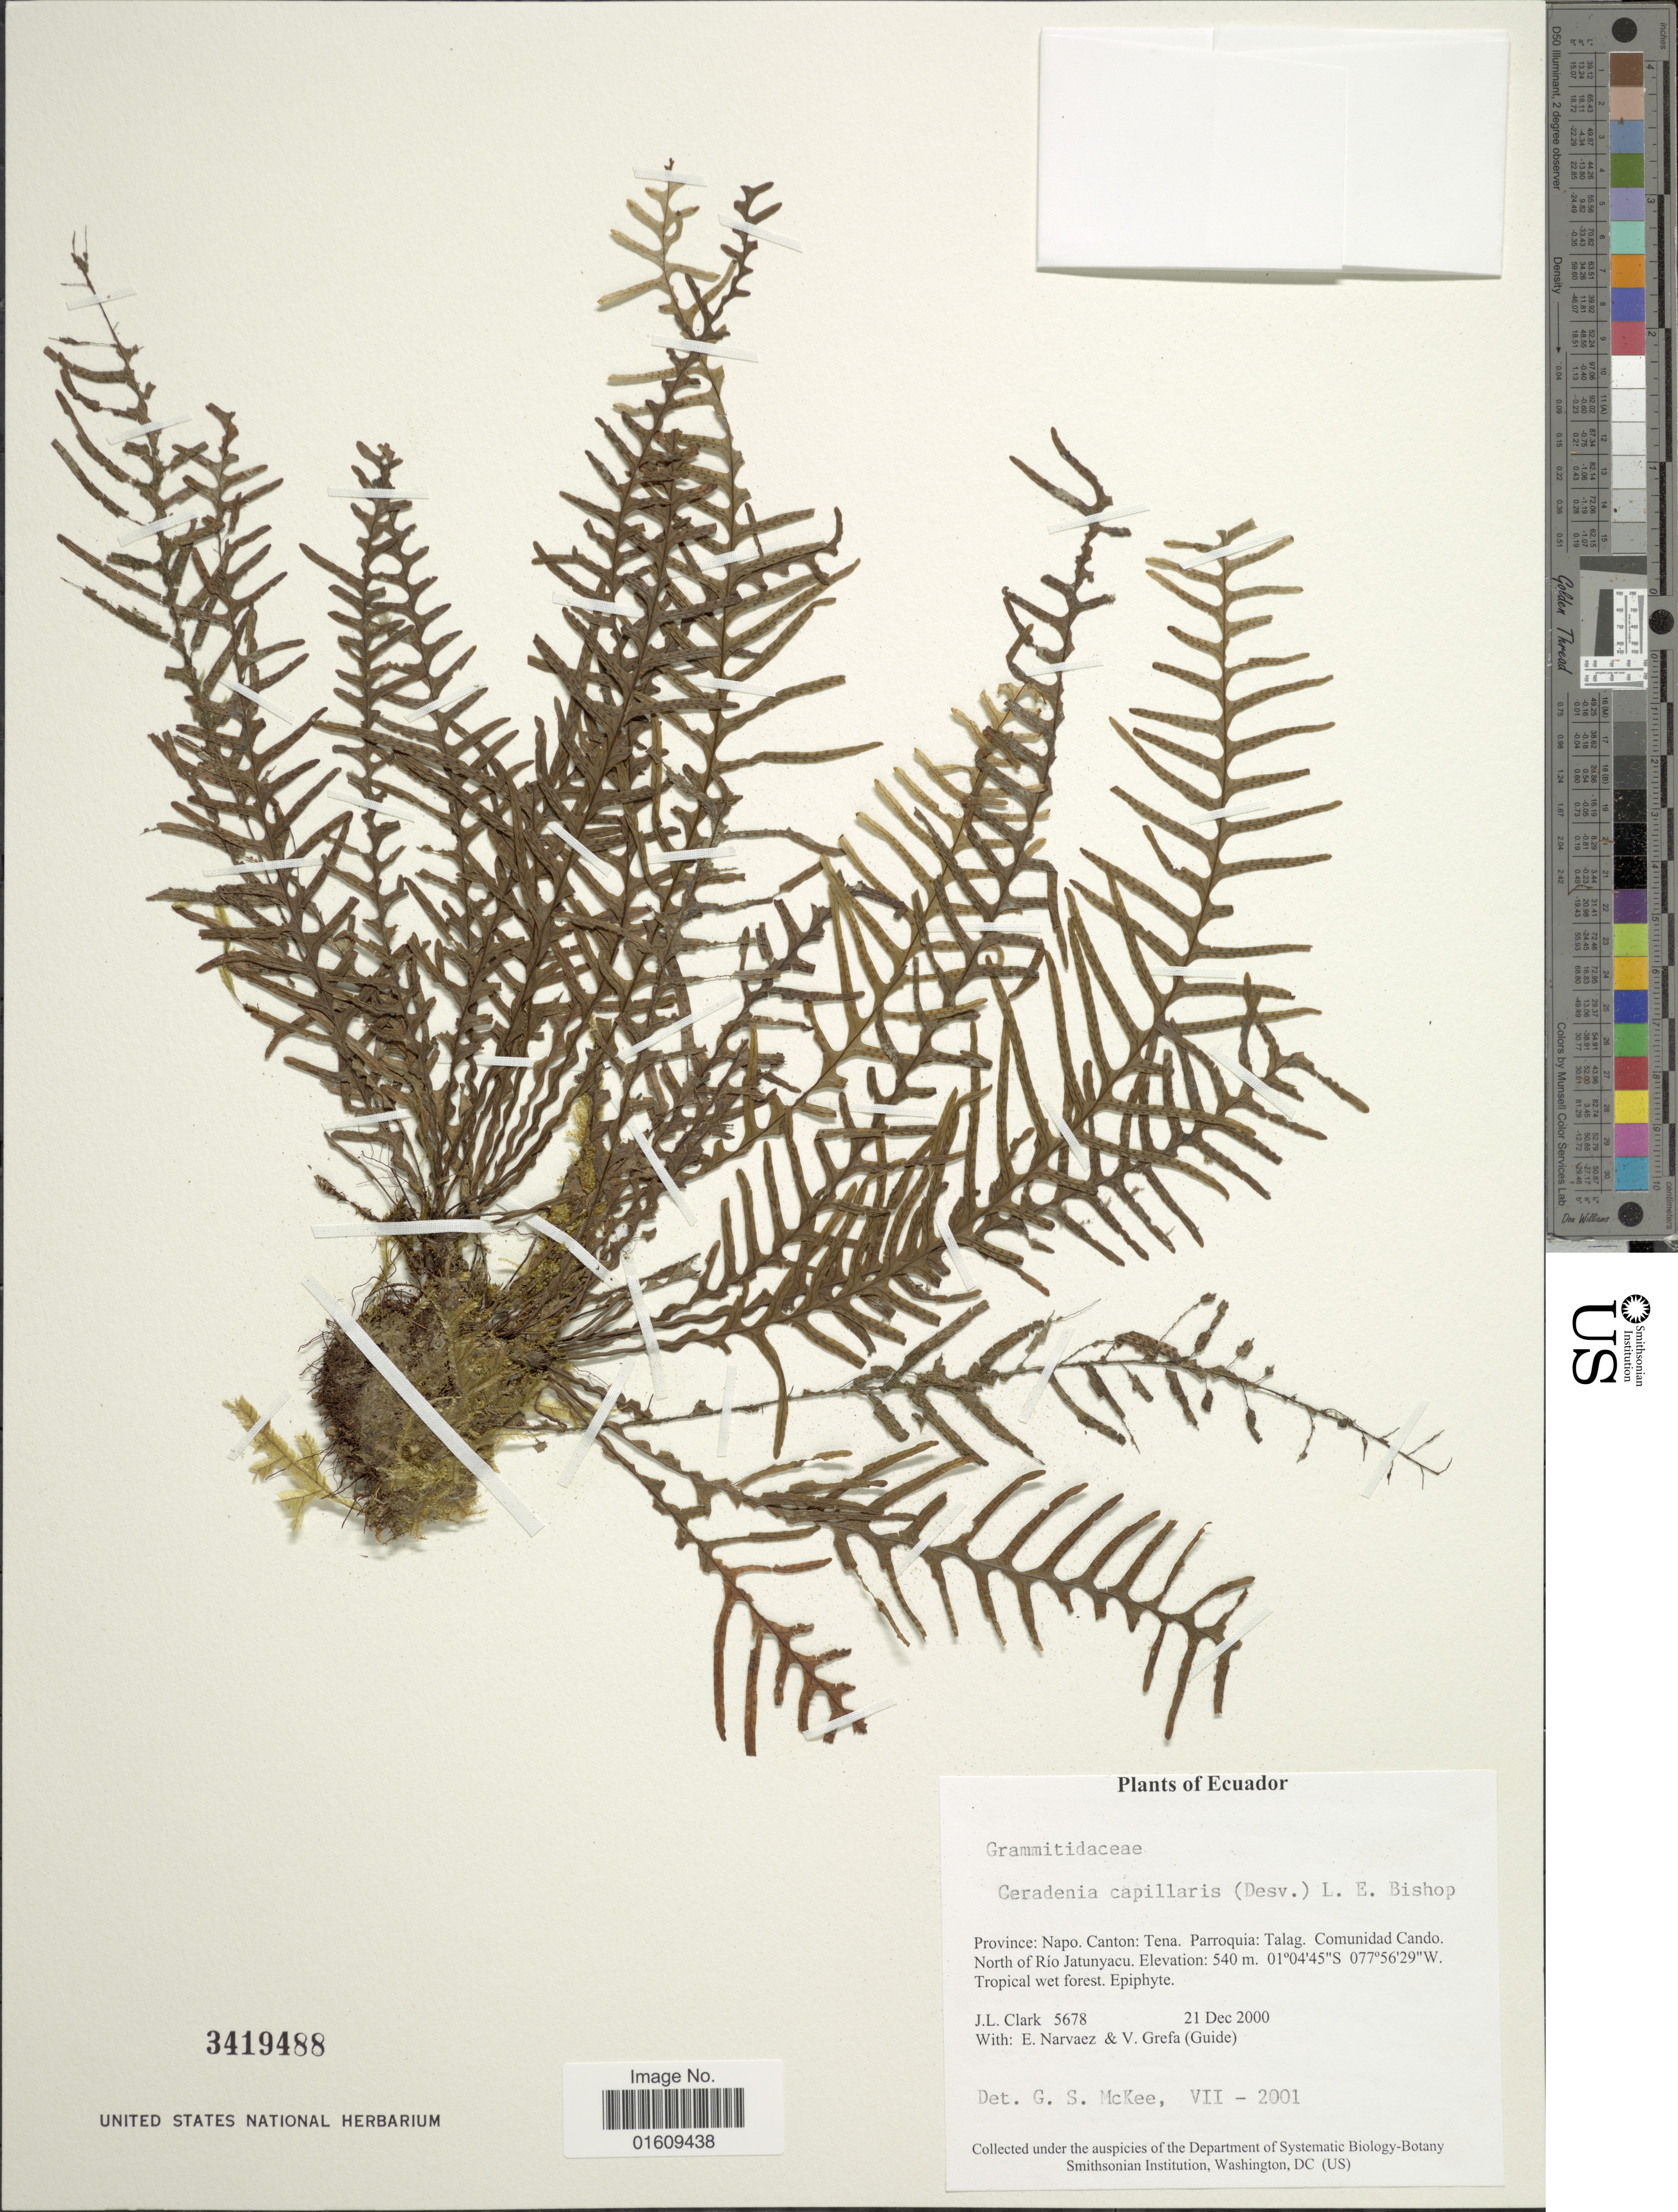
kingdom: Plantae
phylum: Tracheophyta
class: Polypodiopsida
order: Polypodiales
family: Polypodiaceae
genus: Ceradenia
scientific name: Ceradenia capillaris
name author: (Desv.) L.E. Bishop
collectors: J. L. Clark, E. Narváez & V. Grefa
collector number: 5678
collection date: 2000-12-21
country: Ecuador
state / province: Napo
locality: Ecuador, Province: Napo. Canton: Tena. parroquia: Talag. Comunidad Cando. North of Río Jatunyacu.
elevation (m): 540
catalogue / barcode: US 3419488